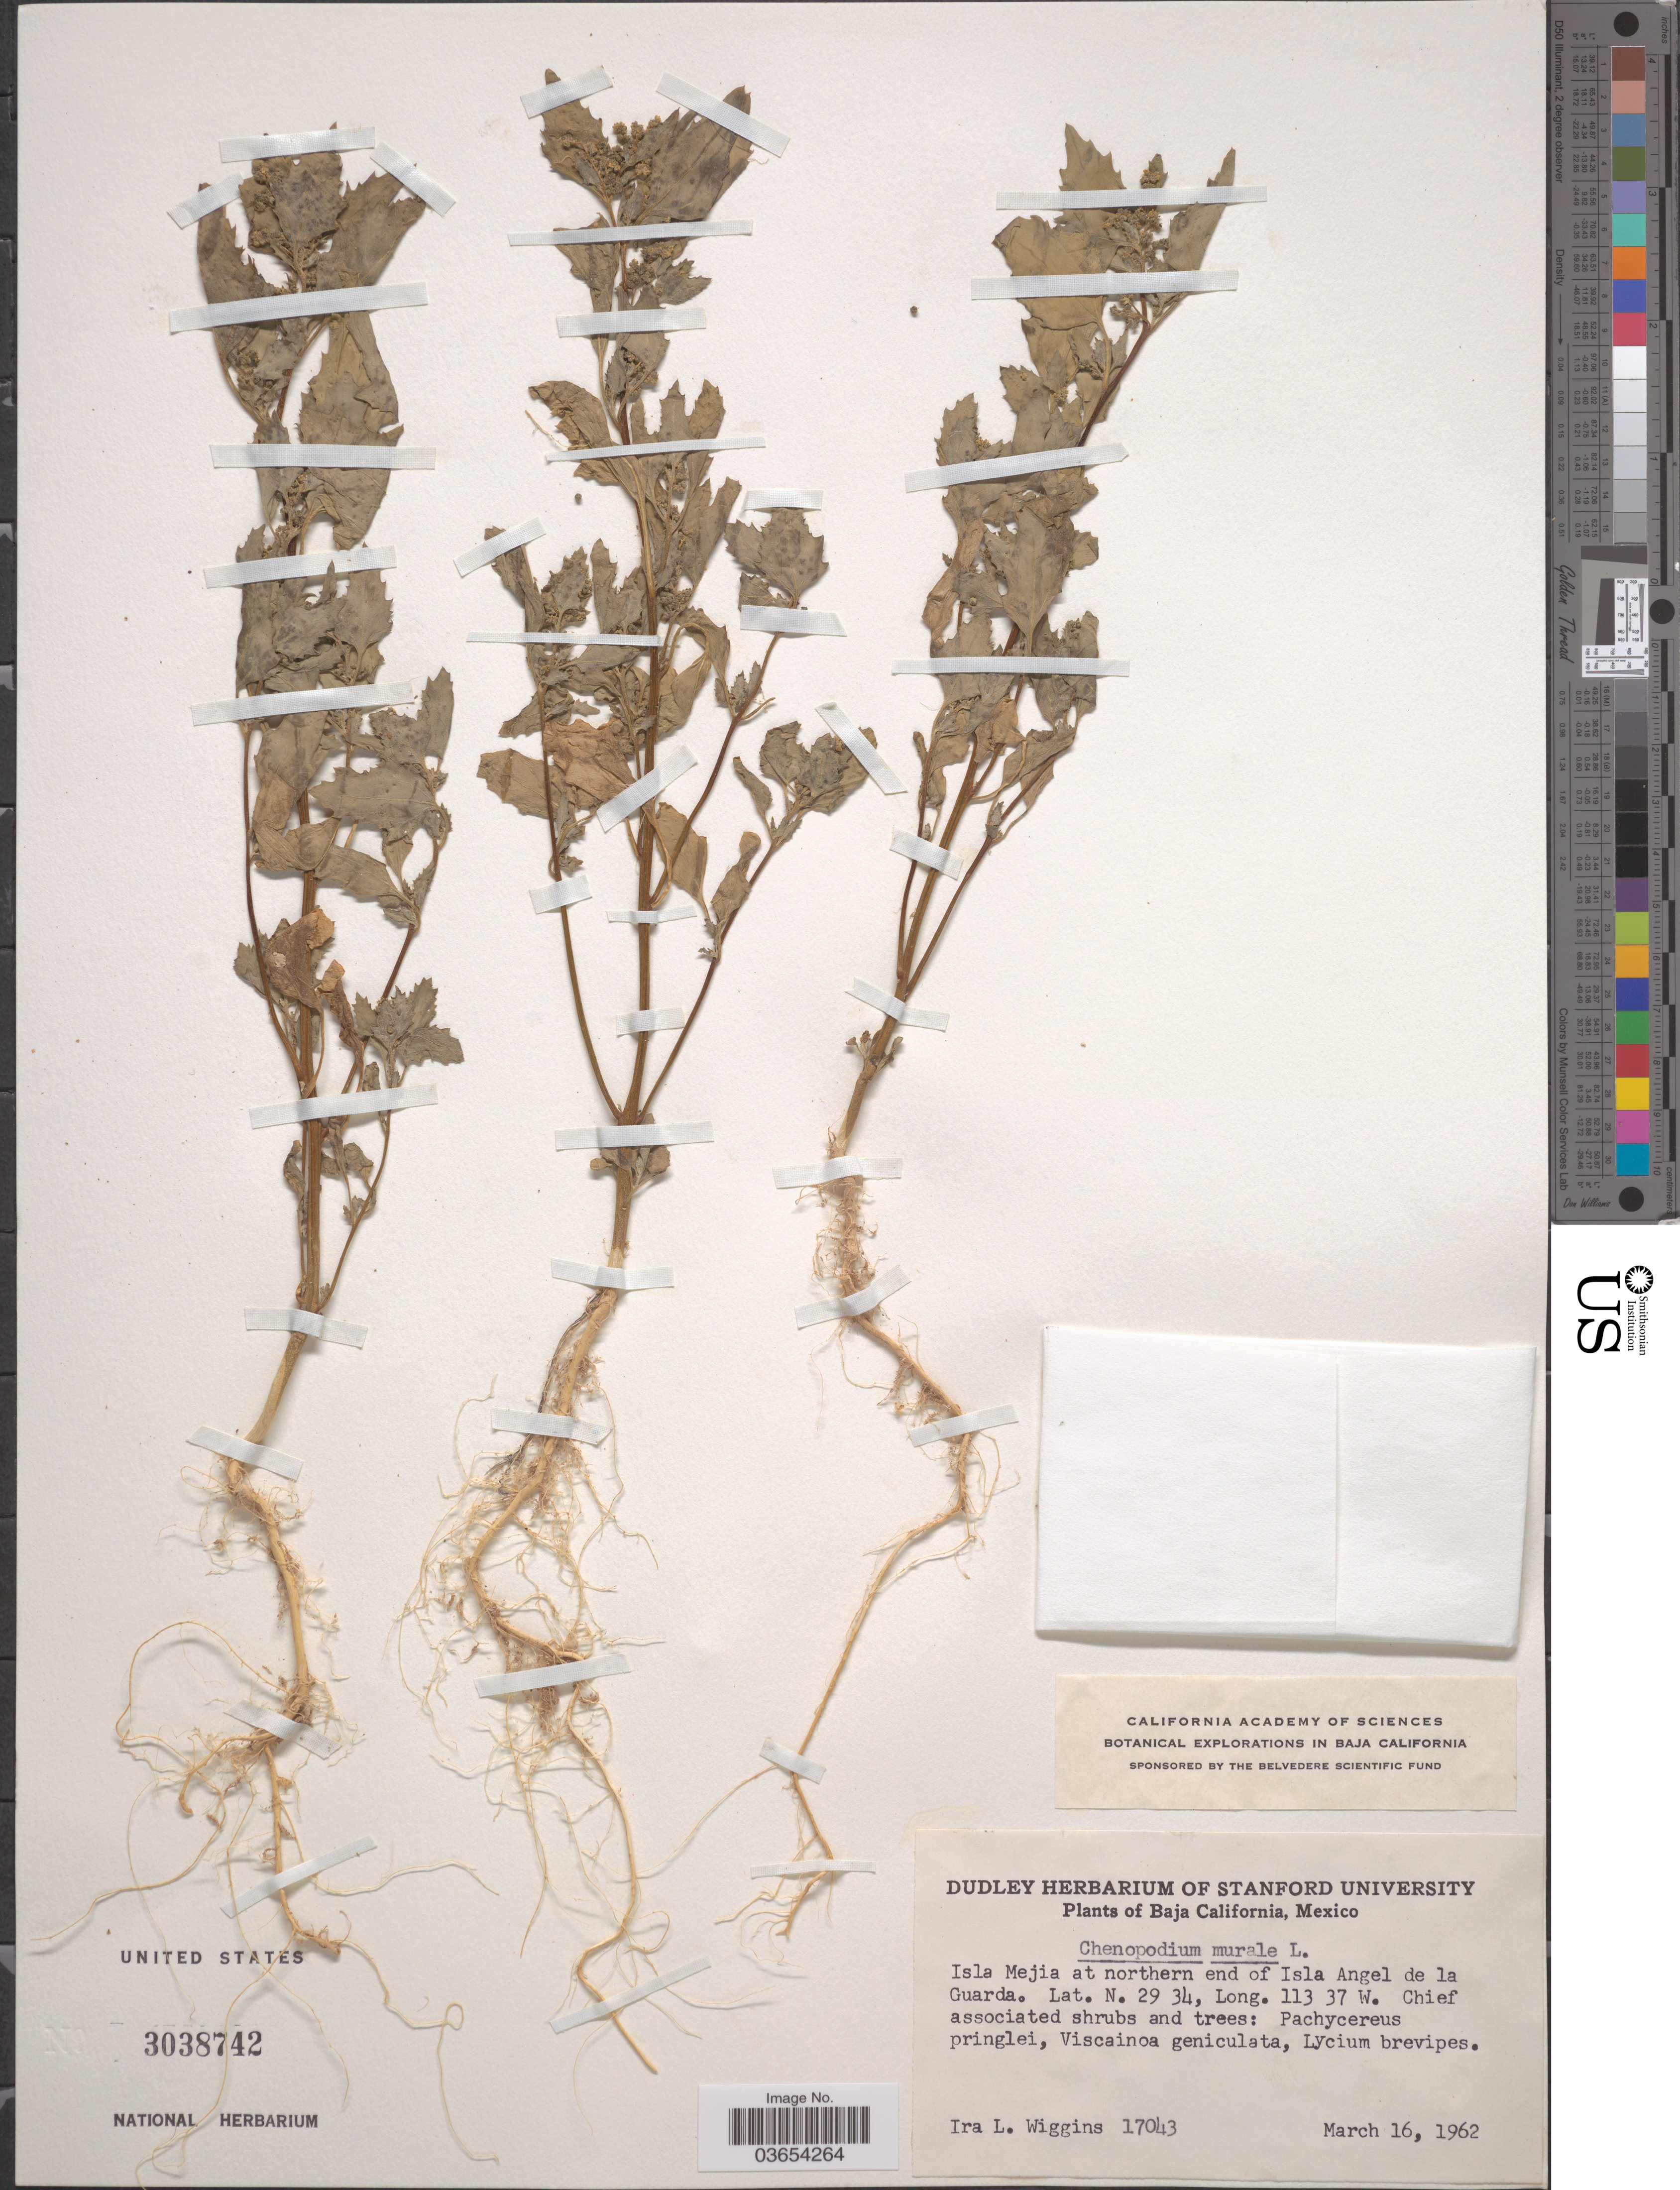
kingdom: Plantae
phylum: Tracheophyta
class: Magnoliopsida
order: Caryophyllales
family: Amaranthaceae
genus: Chenopodium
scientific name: Chenopodium murale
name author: L.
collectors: I. L. Wiggins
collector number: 17043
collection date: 1962-03-16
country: Mexico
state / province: Baja California Norte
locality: Isla Mejia at northern end of Isla Angel de la Guarda.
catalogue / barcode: US 3038742